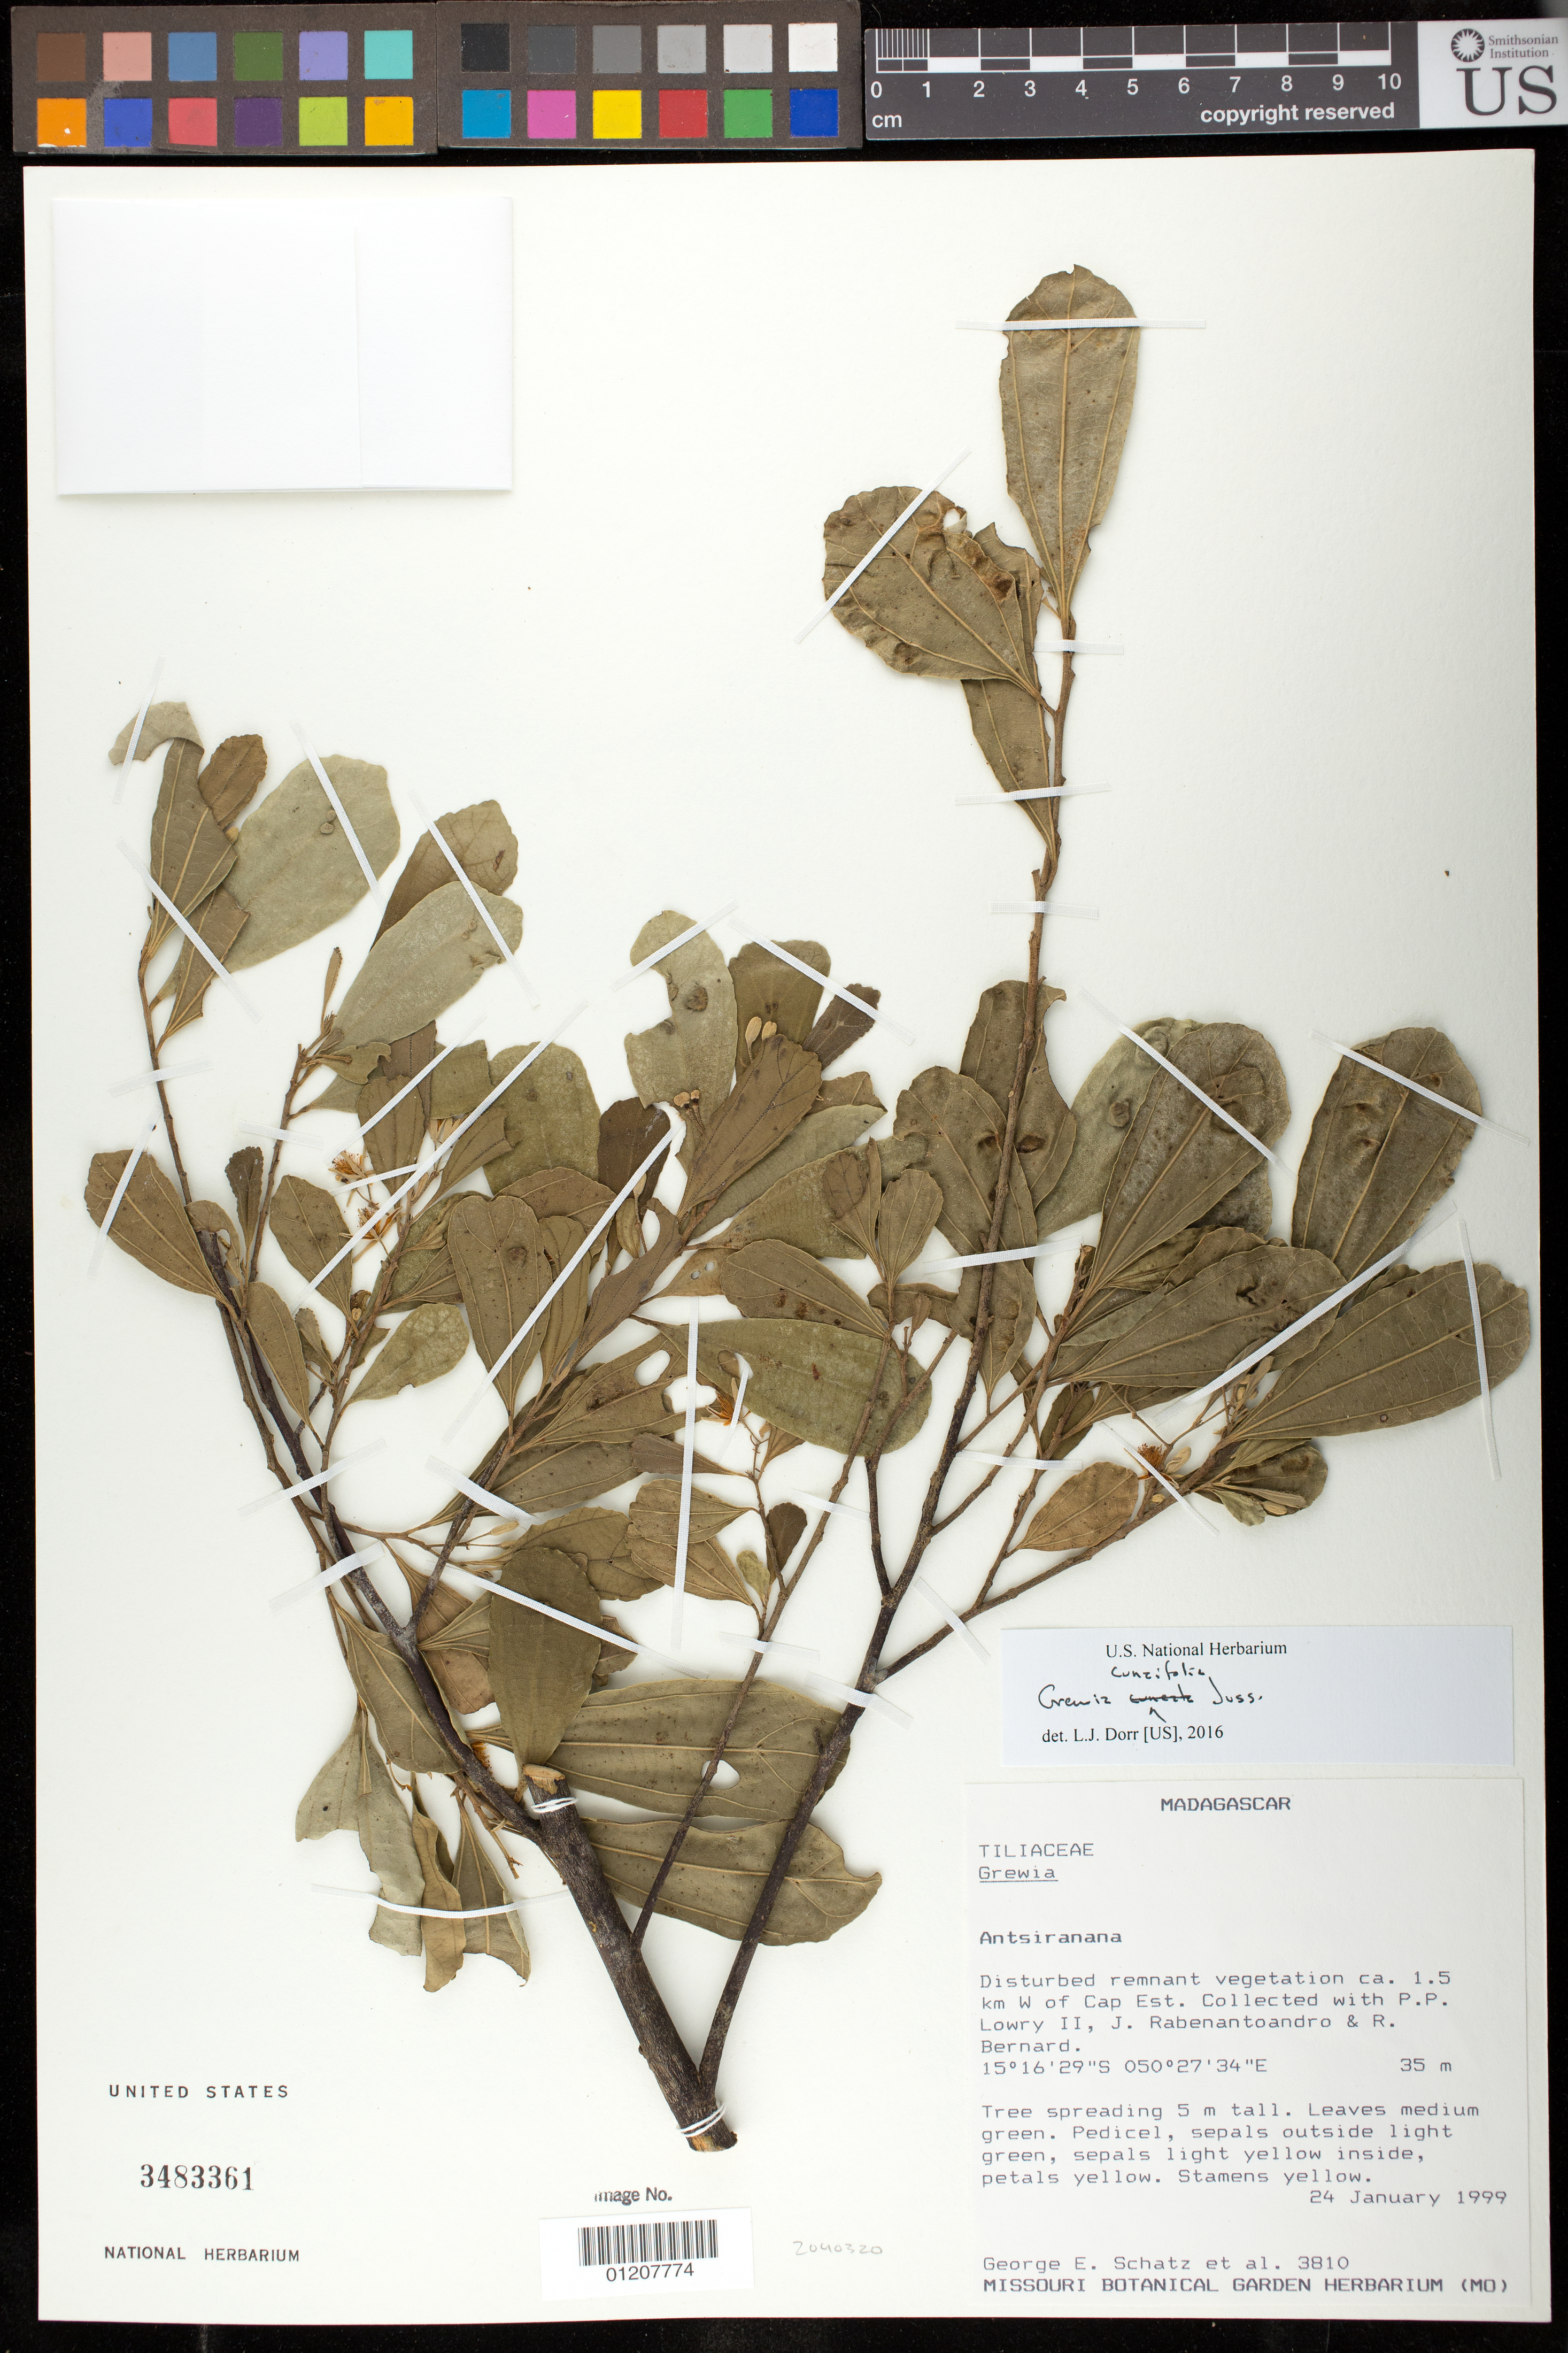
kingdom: Plantae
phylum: Tracheophyta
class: Magnoliopsida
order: Malvales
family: Malvaceae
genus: Grewia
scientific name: Grewia cuneifolia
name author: Juss.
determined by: Dorr, L. J., (BOT), Smithsonian Institution - National Museum of Natural History (UNITED STATES)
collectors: G. Schatz, P. P. Lowry, J. Rabenantoandro & R. Bernard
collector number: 3810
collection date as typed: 24 Jan 1999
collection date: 1999-01-24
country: Madagascar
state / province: Sava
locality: Antsiranana. Disturbed remnant vegetation ca. 1.5 km W of Cap Est.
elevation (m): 35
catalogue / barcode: US 3483361